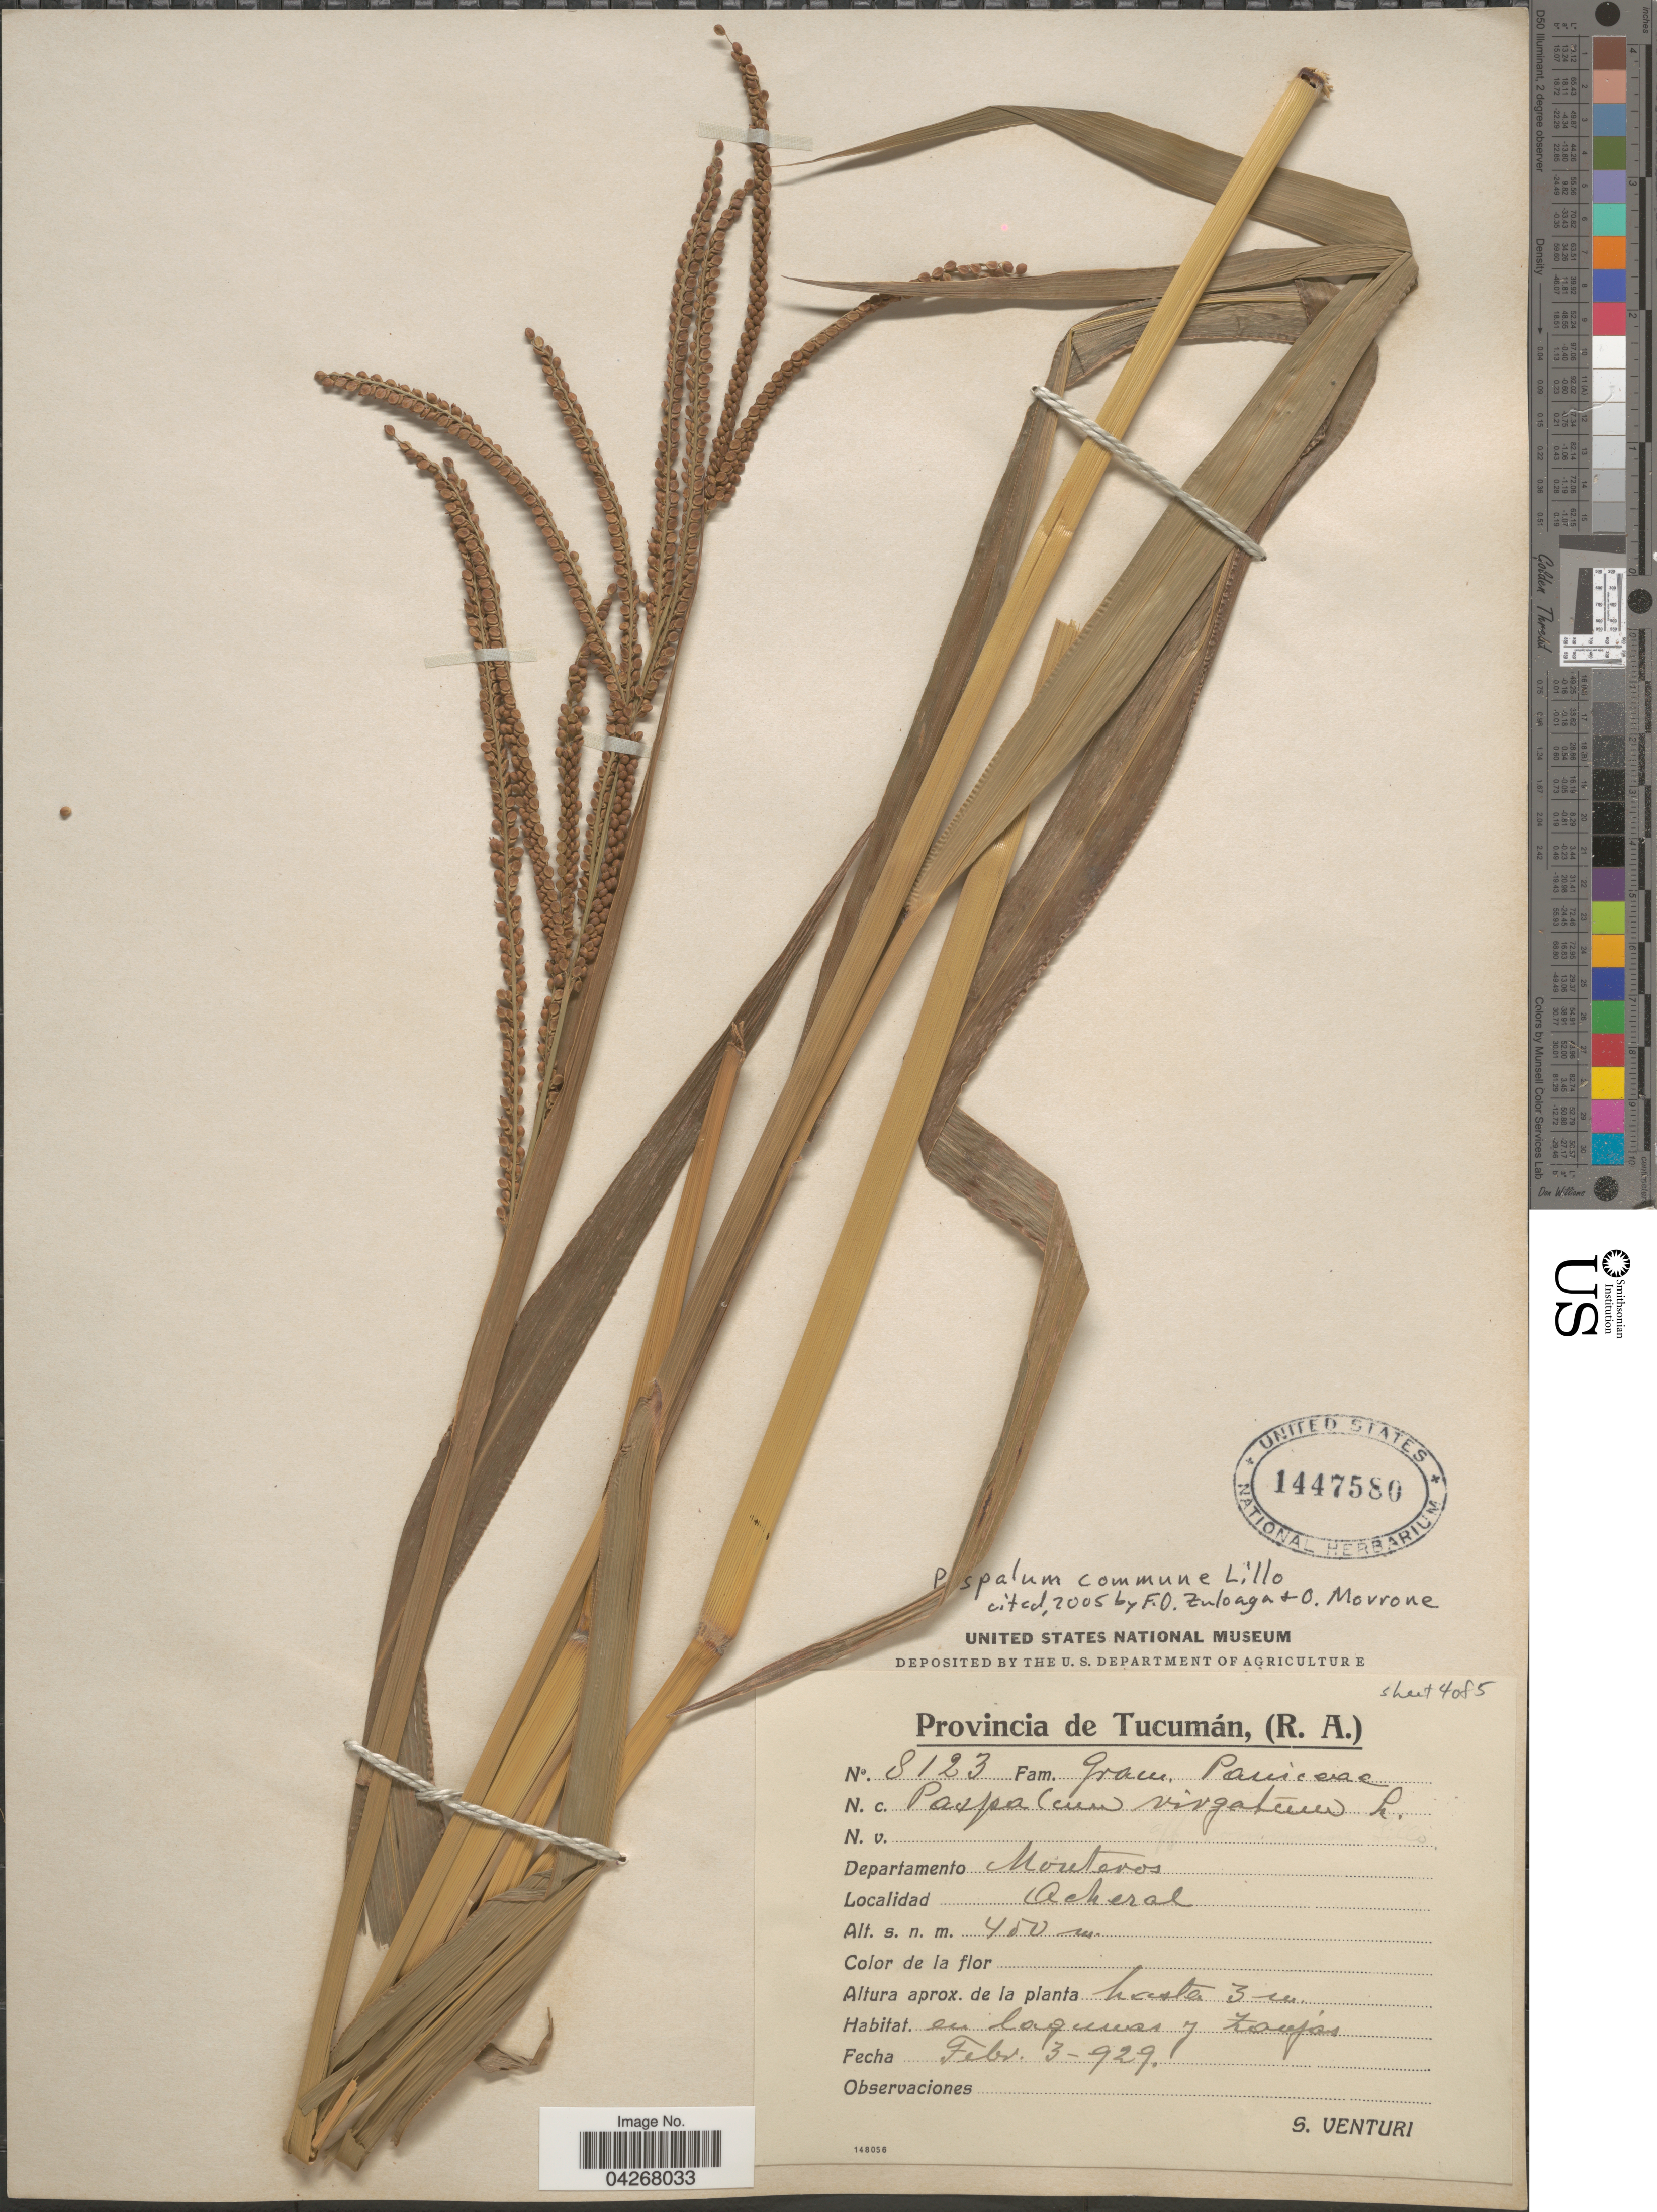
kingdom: Plantae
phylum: Tracheophyta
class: Liliopsida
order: Poales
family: Poaceae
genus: Paspalum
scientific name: Paspalum commune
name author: Lillo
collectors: S. Venturi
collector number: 8123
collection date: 1929-02-03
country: Argentina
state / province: Tucuman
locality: Departamento Monteros. Ocheral.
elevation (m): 450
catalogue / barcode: US 1447580